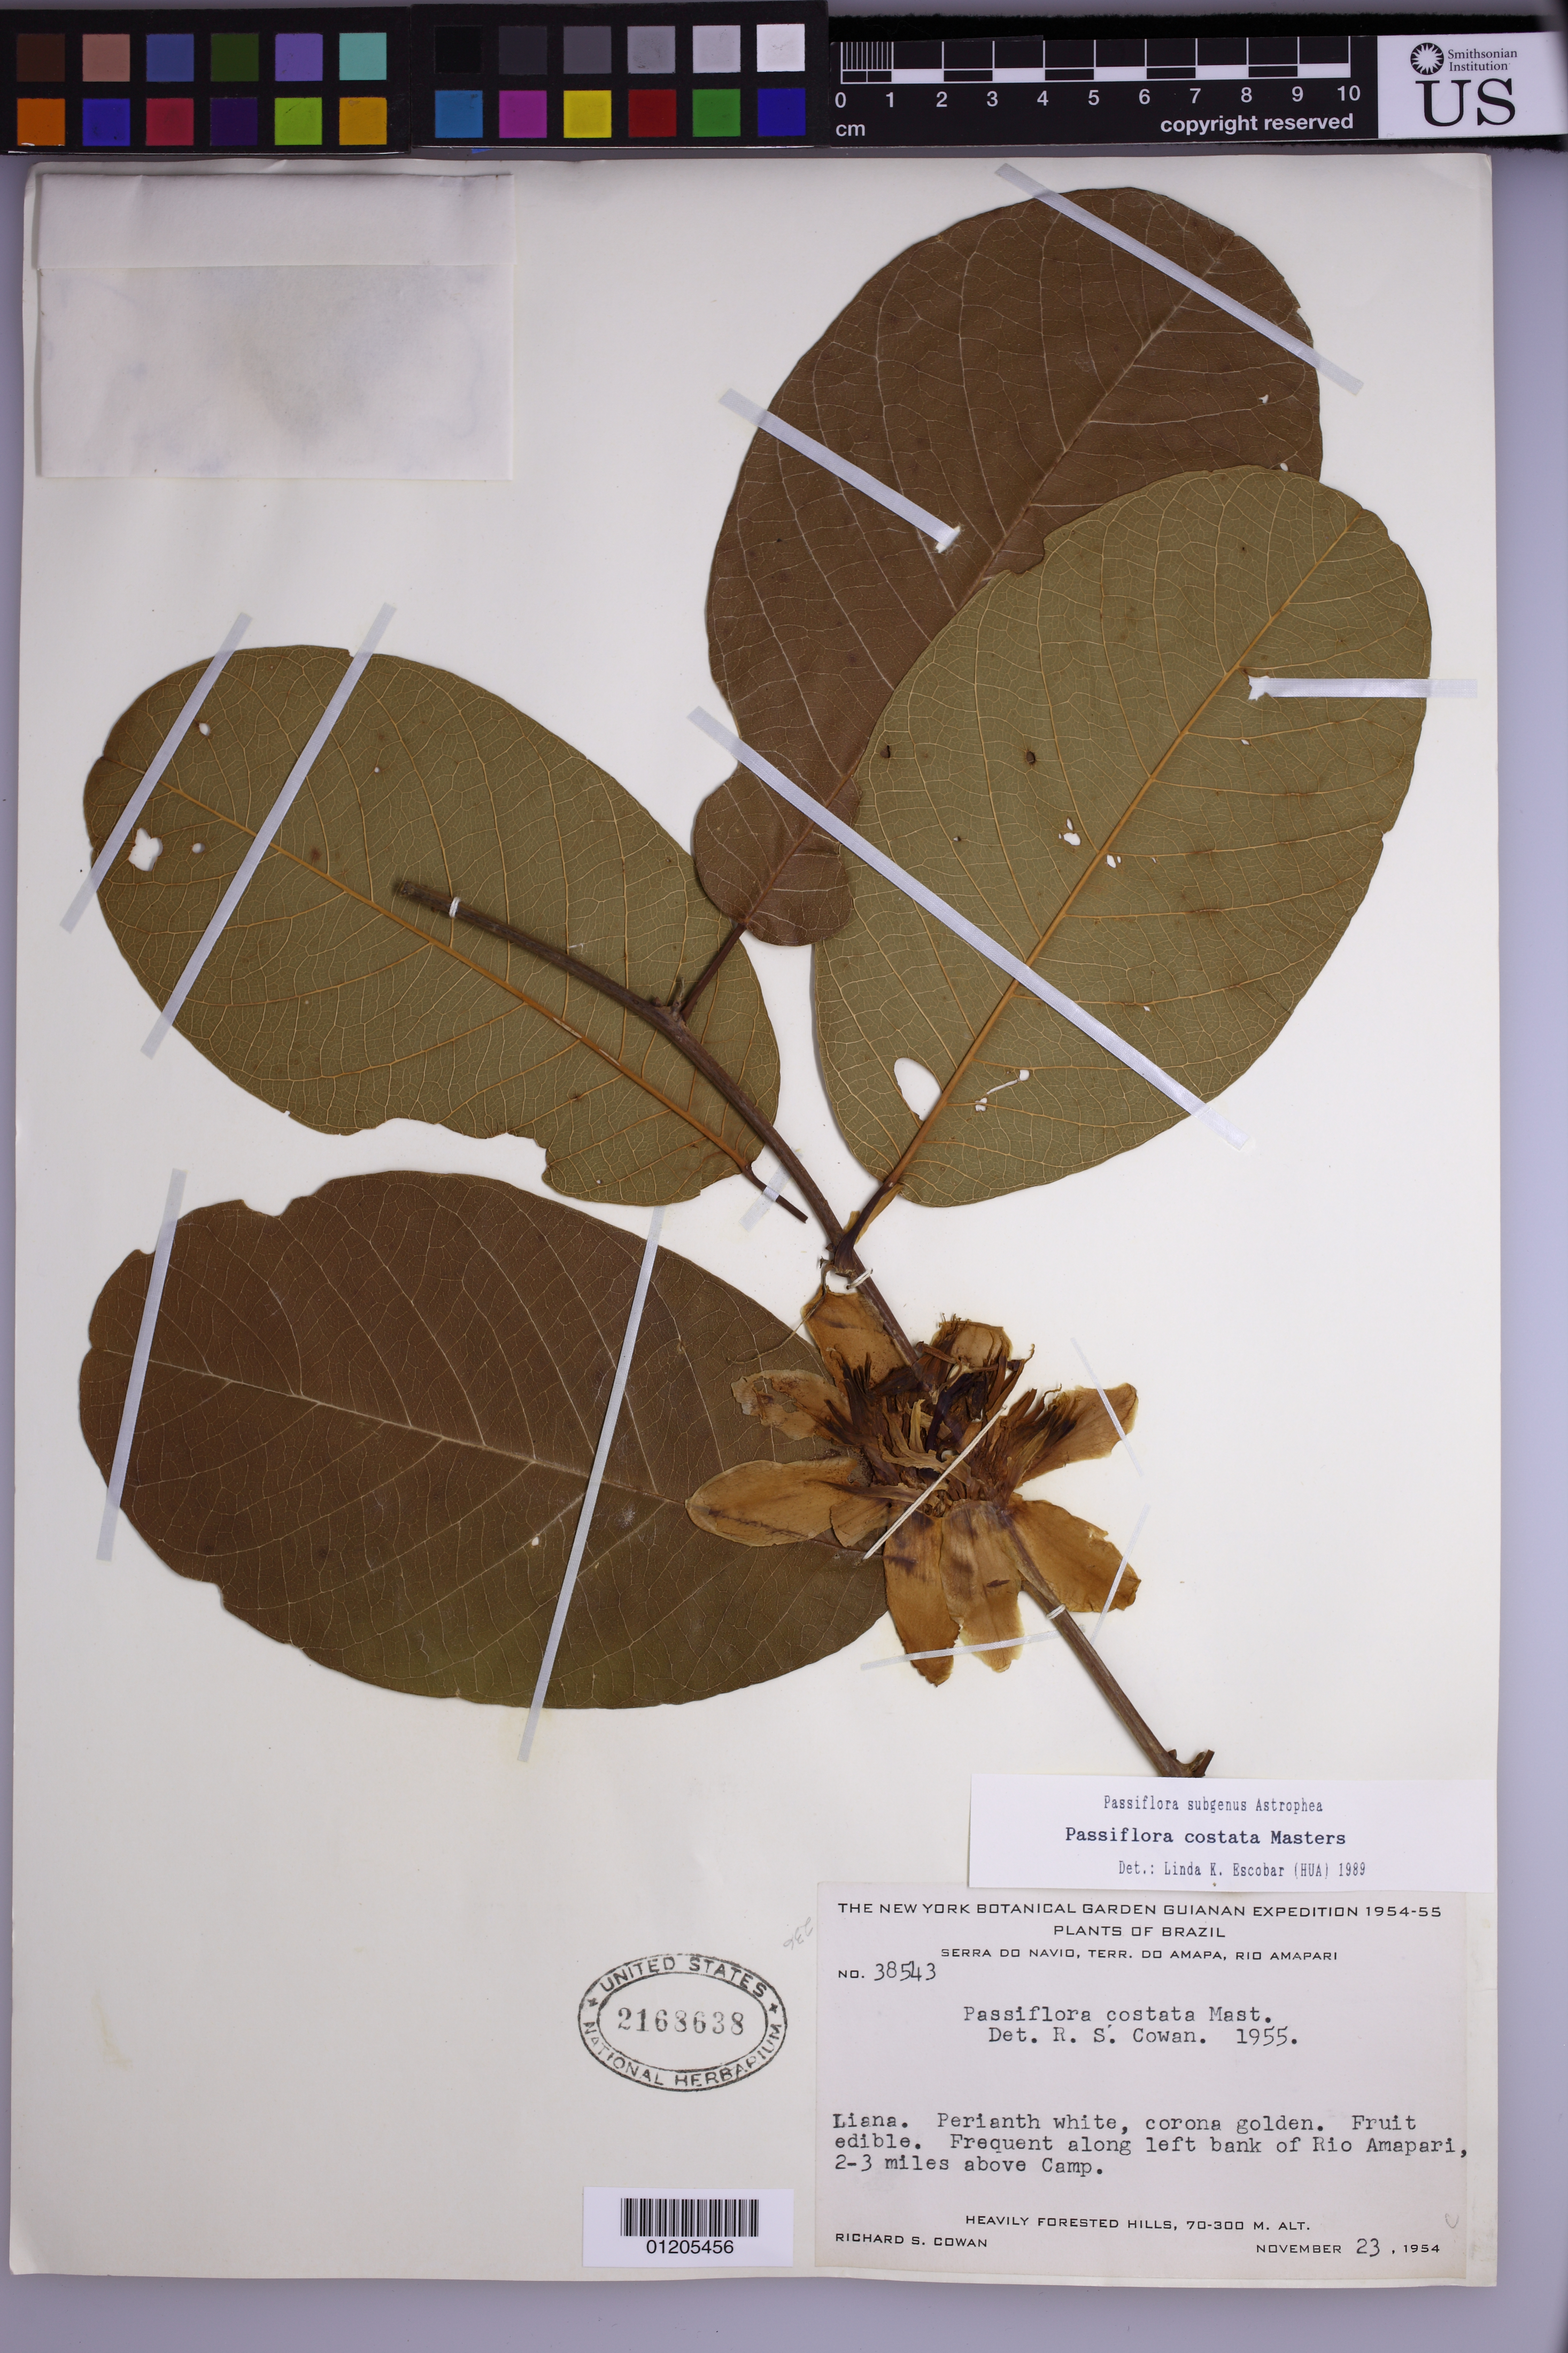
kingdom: Plantae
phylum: Tracheophyta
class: Magnoliopsida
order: Malpighiales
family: Passifloraceae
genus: Passiflora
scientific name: Passiflora costata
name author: Mast.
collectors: R. S. Cowan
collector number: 38543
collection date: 1954-11-23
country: Brazil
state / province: Amapa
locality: Serra Do Navio, Terr. Do Amapa, Rio Amapari.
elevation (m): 70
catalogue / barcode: US 2168638